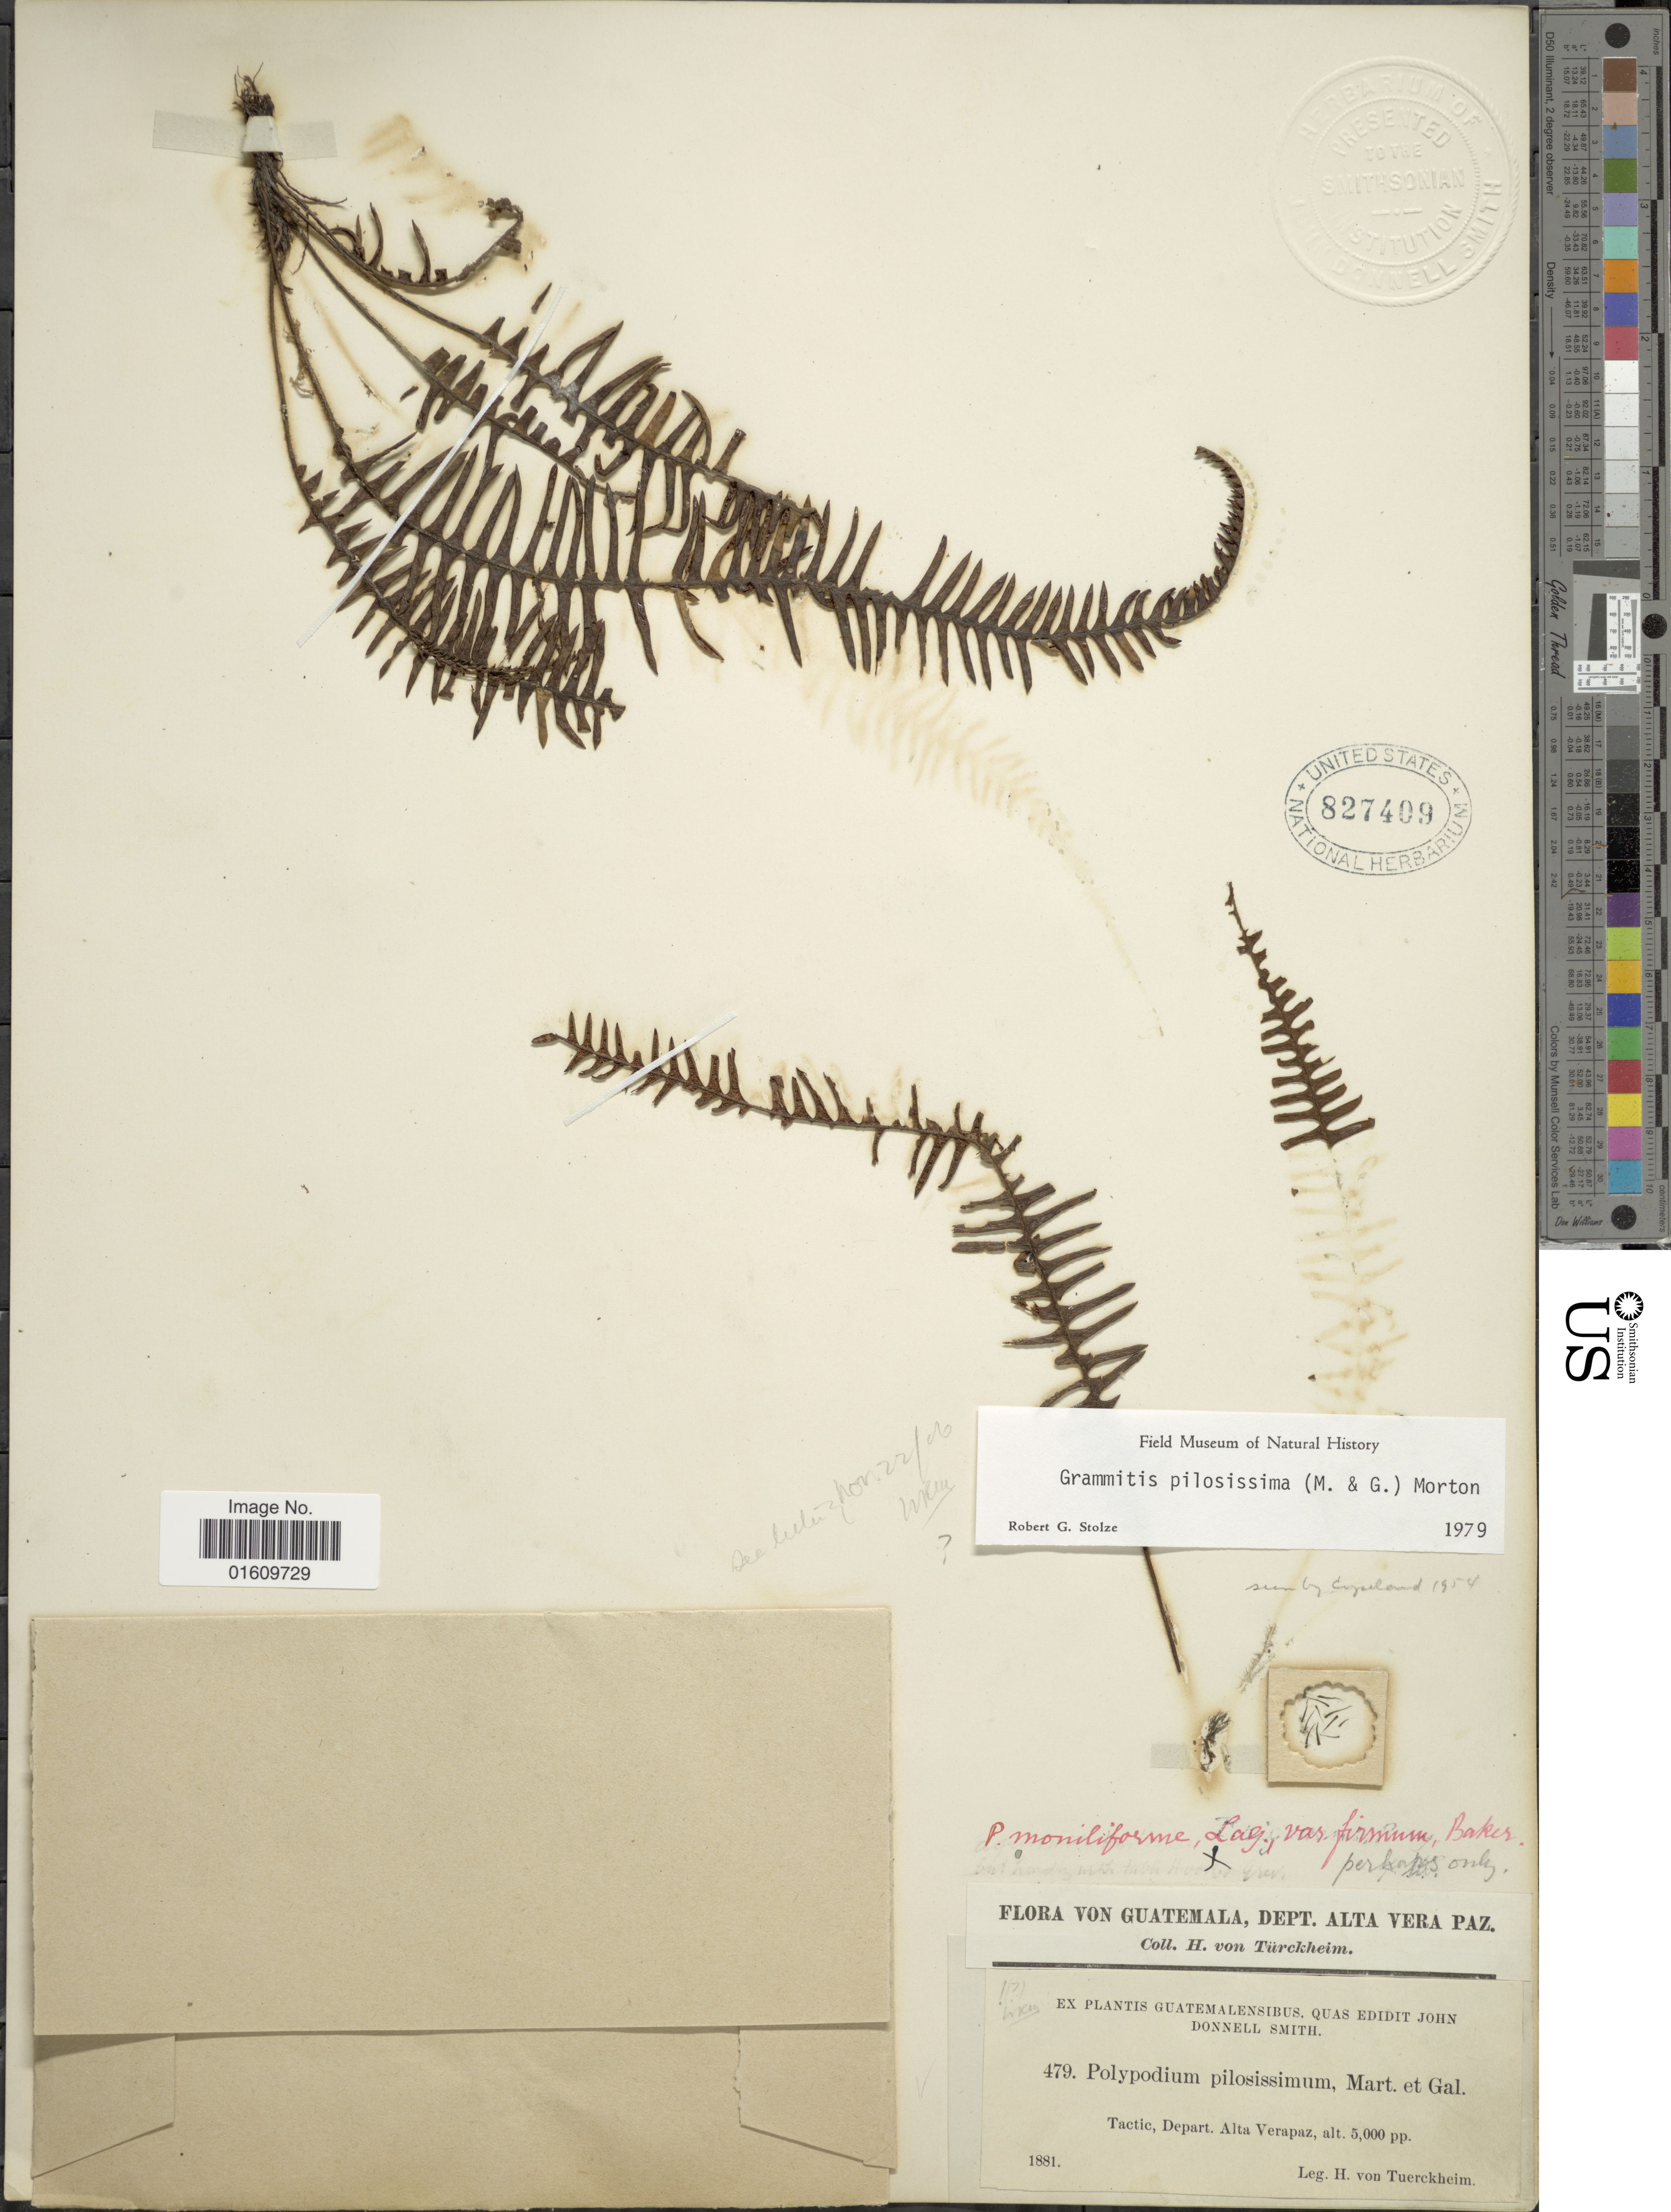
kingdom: Plantae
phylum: Tracheophyta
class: Polypodiopsida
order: Polypodiales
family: Polypodiaceae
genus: Melpomene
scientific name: Melpomene xiphopteroides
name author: (Liebm.) A.R. Sm. & R.C. Moran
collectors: H. von Türckheim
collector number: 479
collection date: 1881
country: Guatemala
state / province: Alta Verapaz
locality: Tactic, Depart Alta Verapaz.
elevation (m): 1524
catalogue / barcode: US 827409